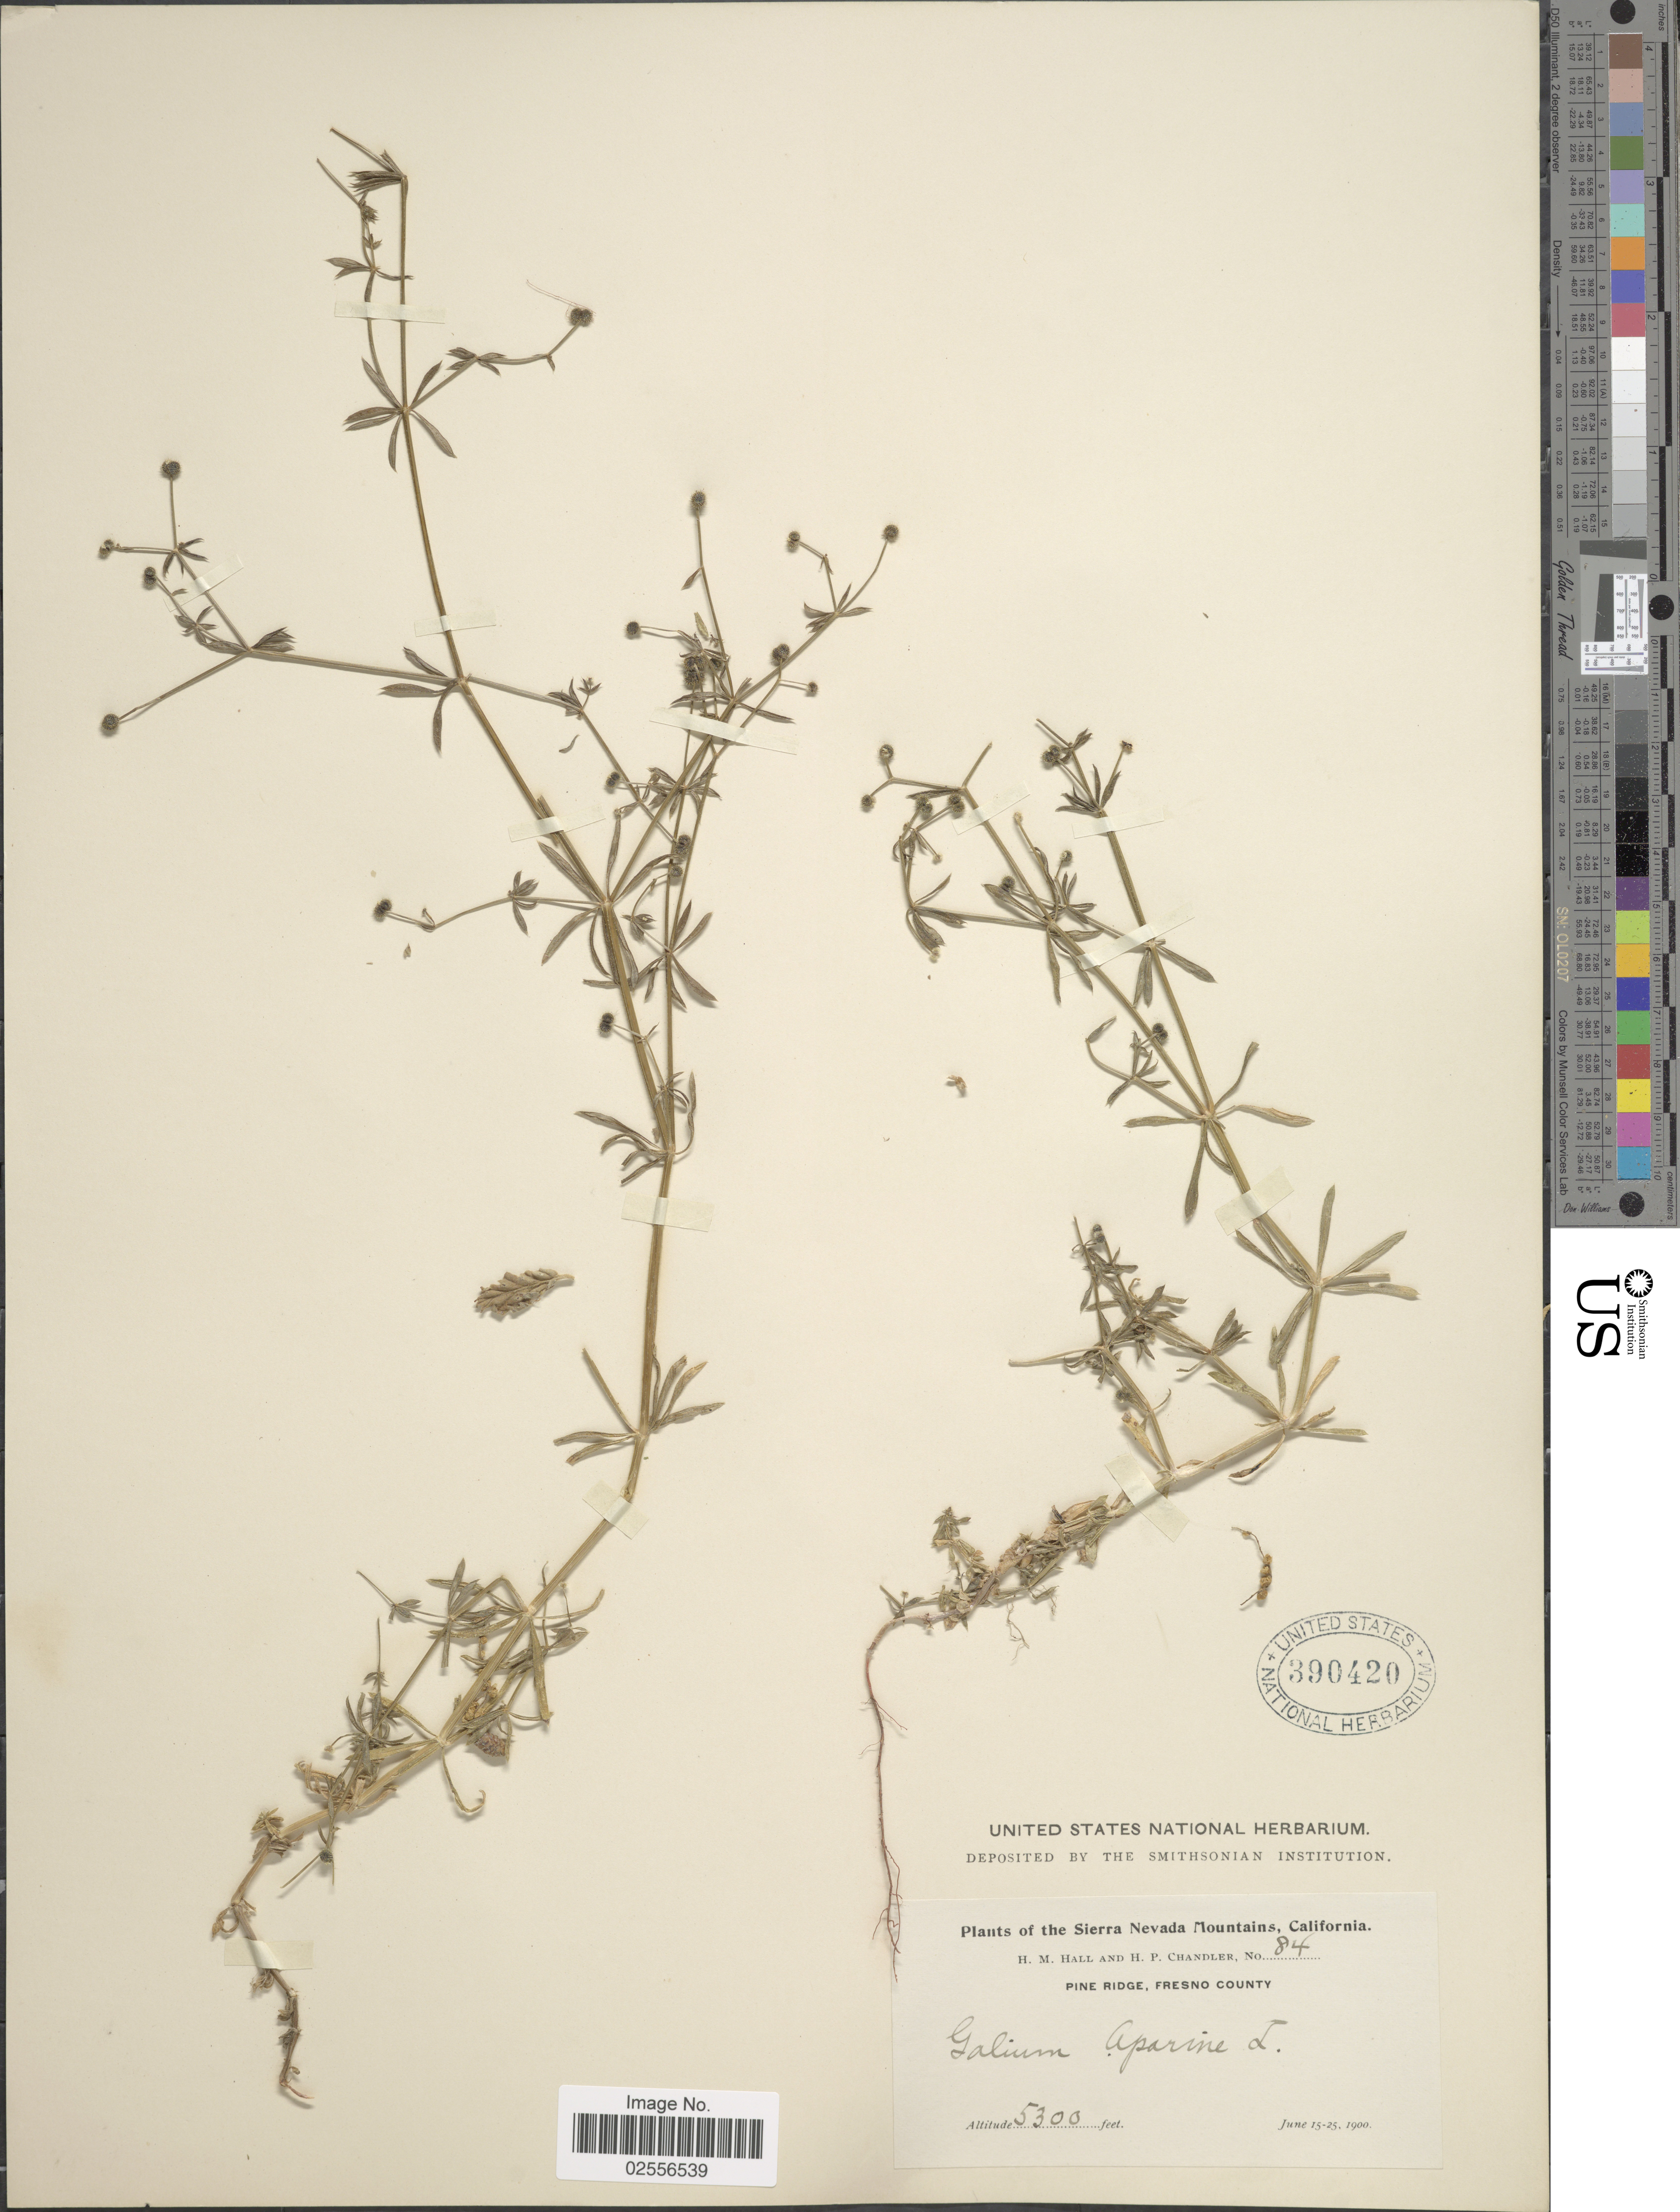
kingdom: Plantae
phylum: Tracheophyta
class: Magnoliopsida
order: Gentianales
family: Rubiaceae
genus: Galium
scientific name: Galium aparine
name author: L.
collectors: H. M. Hall & H. Chandler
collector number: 84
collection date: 1900-06-15/1900-06-25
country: United States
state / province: California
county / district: Fresno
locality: The Sierra Nevada Mountains, Pine Ridge, Fresno County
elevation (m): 1615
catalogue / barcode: US 390420